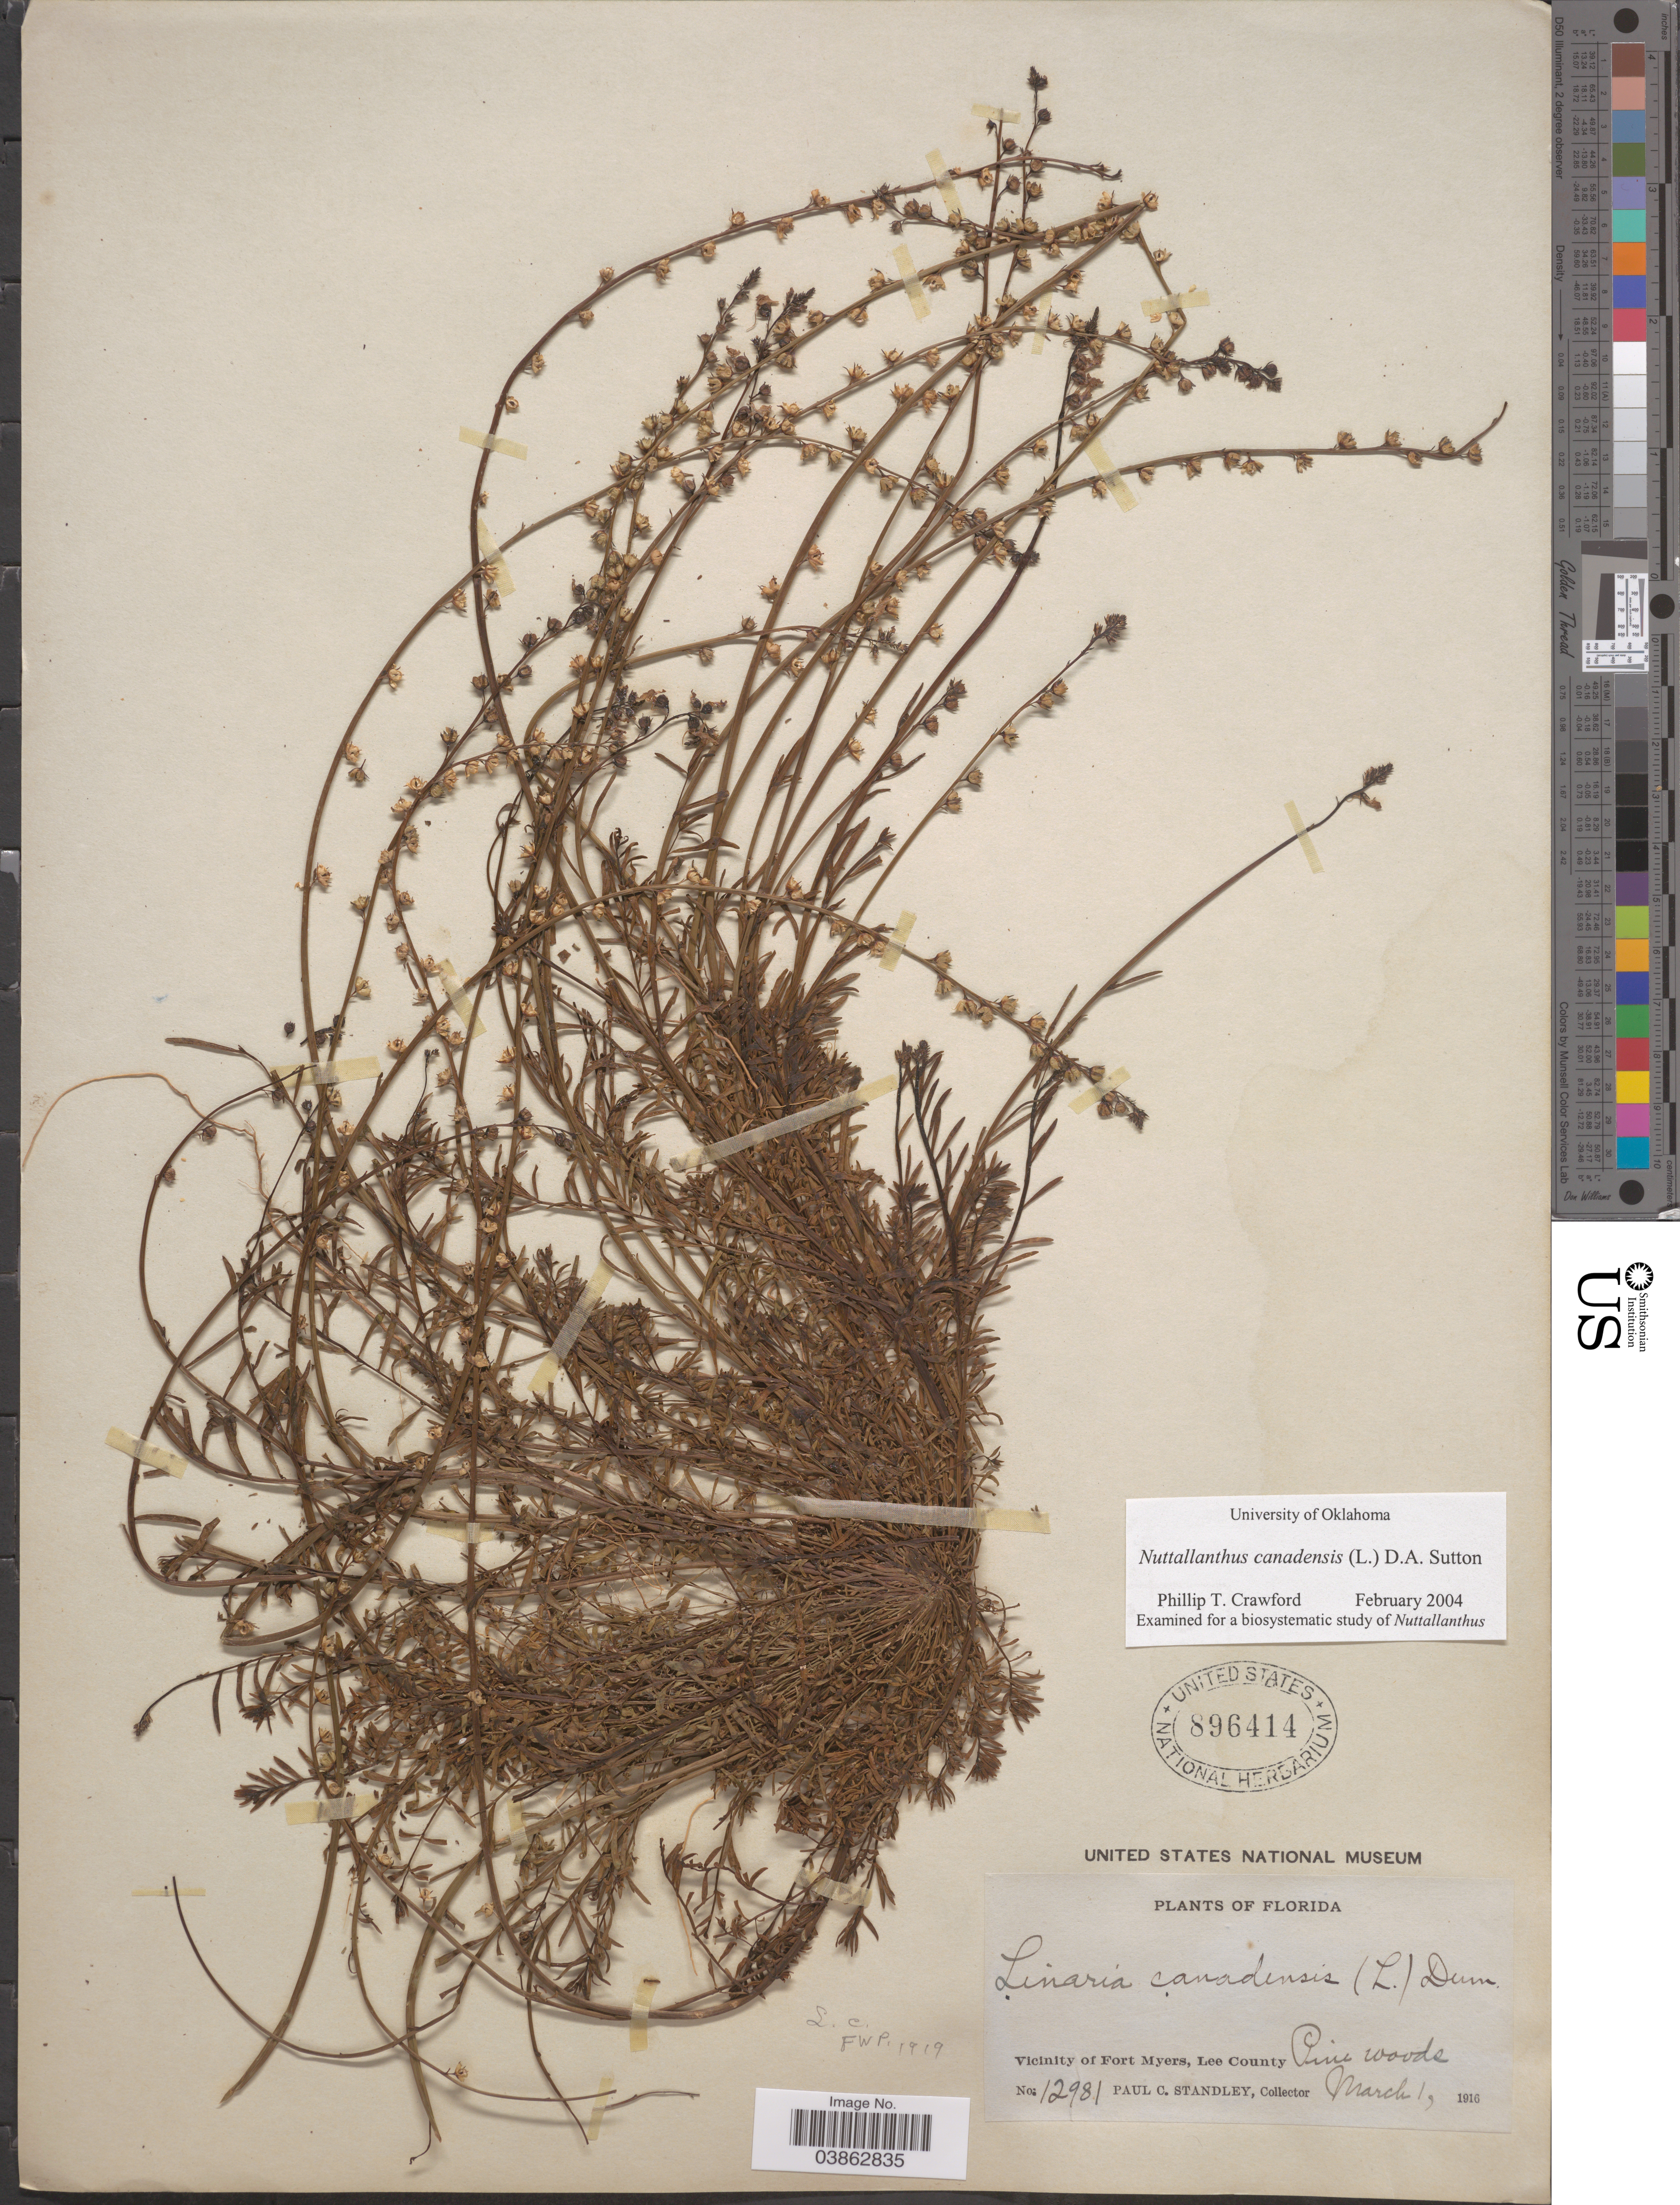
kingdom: Plantae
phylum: Tracheophyta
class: Magnoliopsida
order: Lamiales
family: Plantaginaceae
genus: Linaria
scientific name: Linaria canadensis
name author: (L.) Dum. Cours.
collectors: P. C. Standley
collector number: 12981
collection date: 1916-03-01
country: United States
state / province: Florida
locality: Vicinity of Fort Myers, Lee County.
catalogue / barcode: US 896414